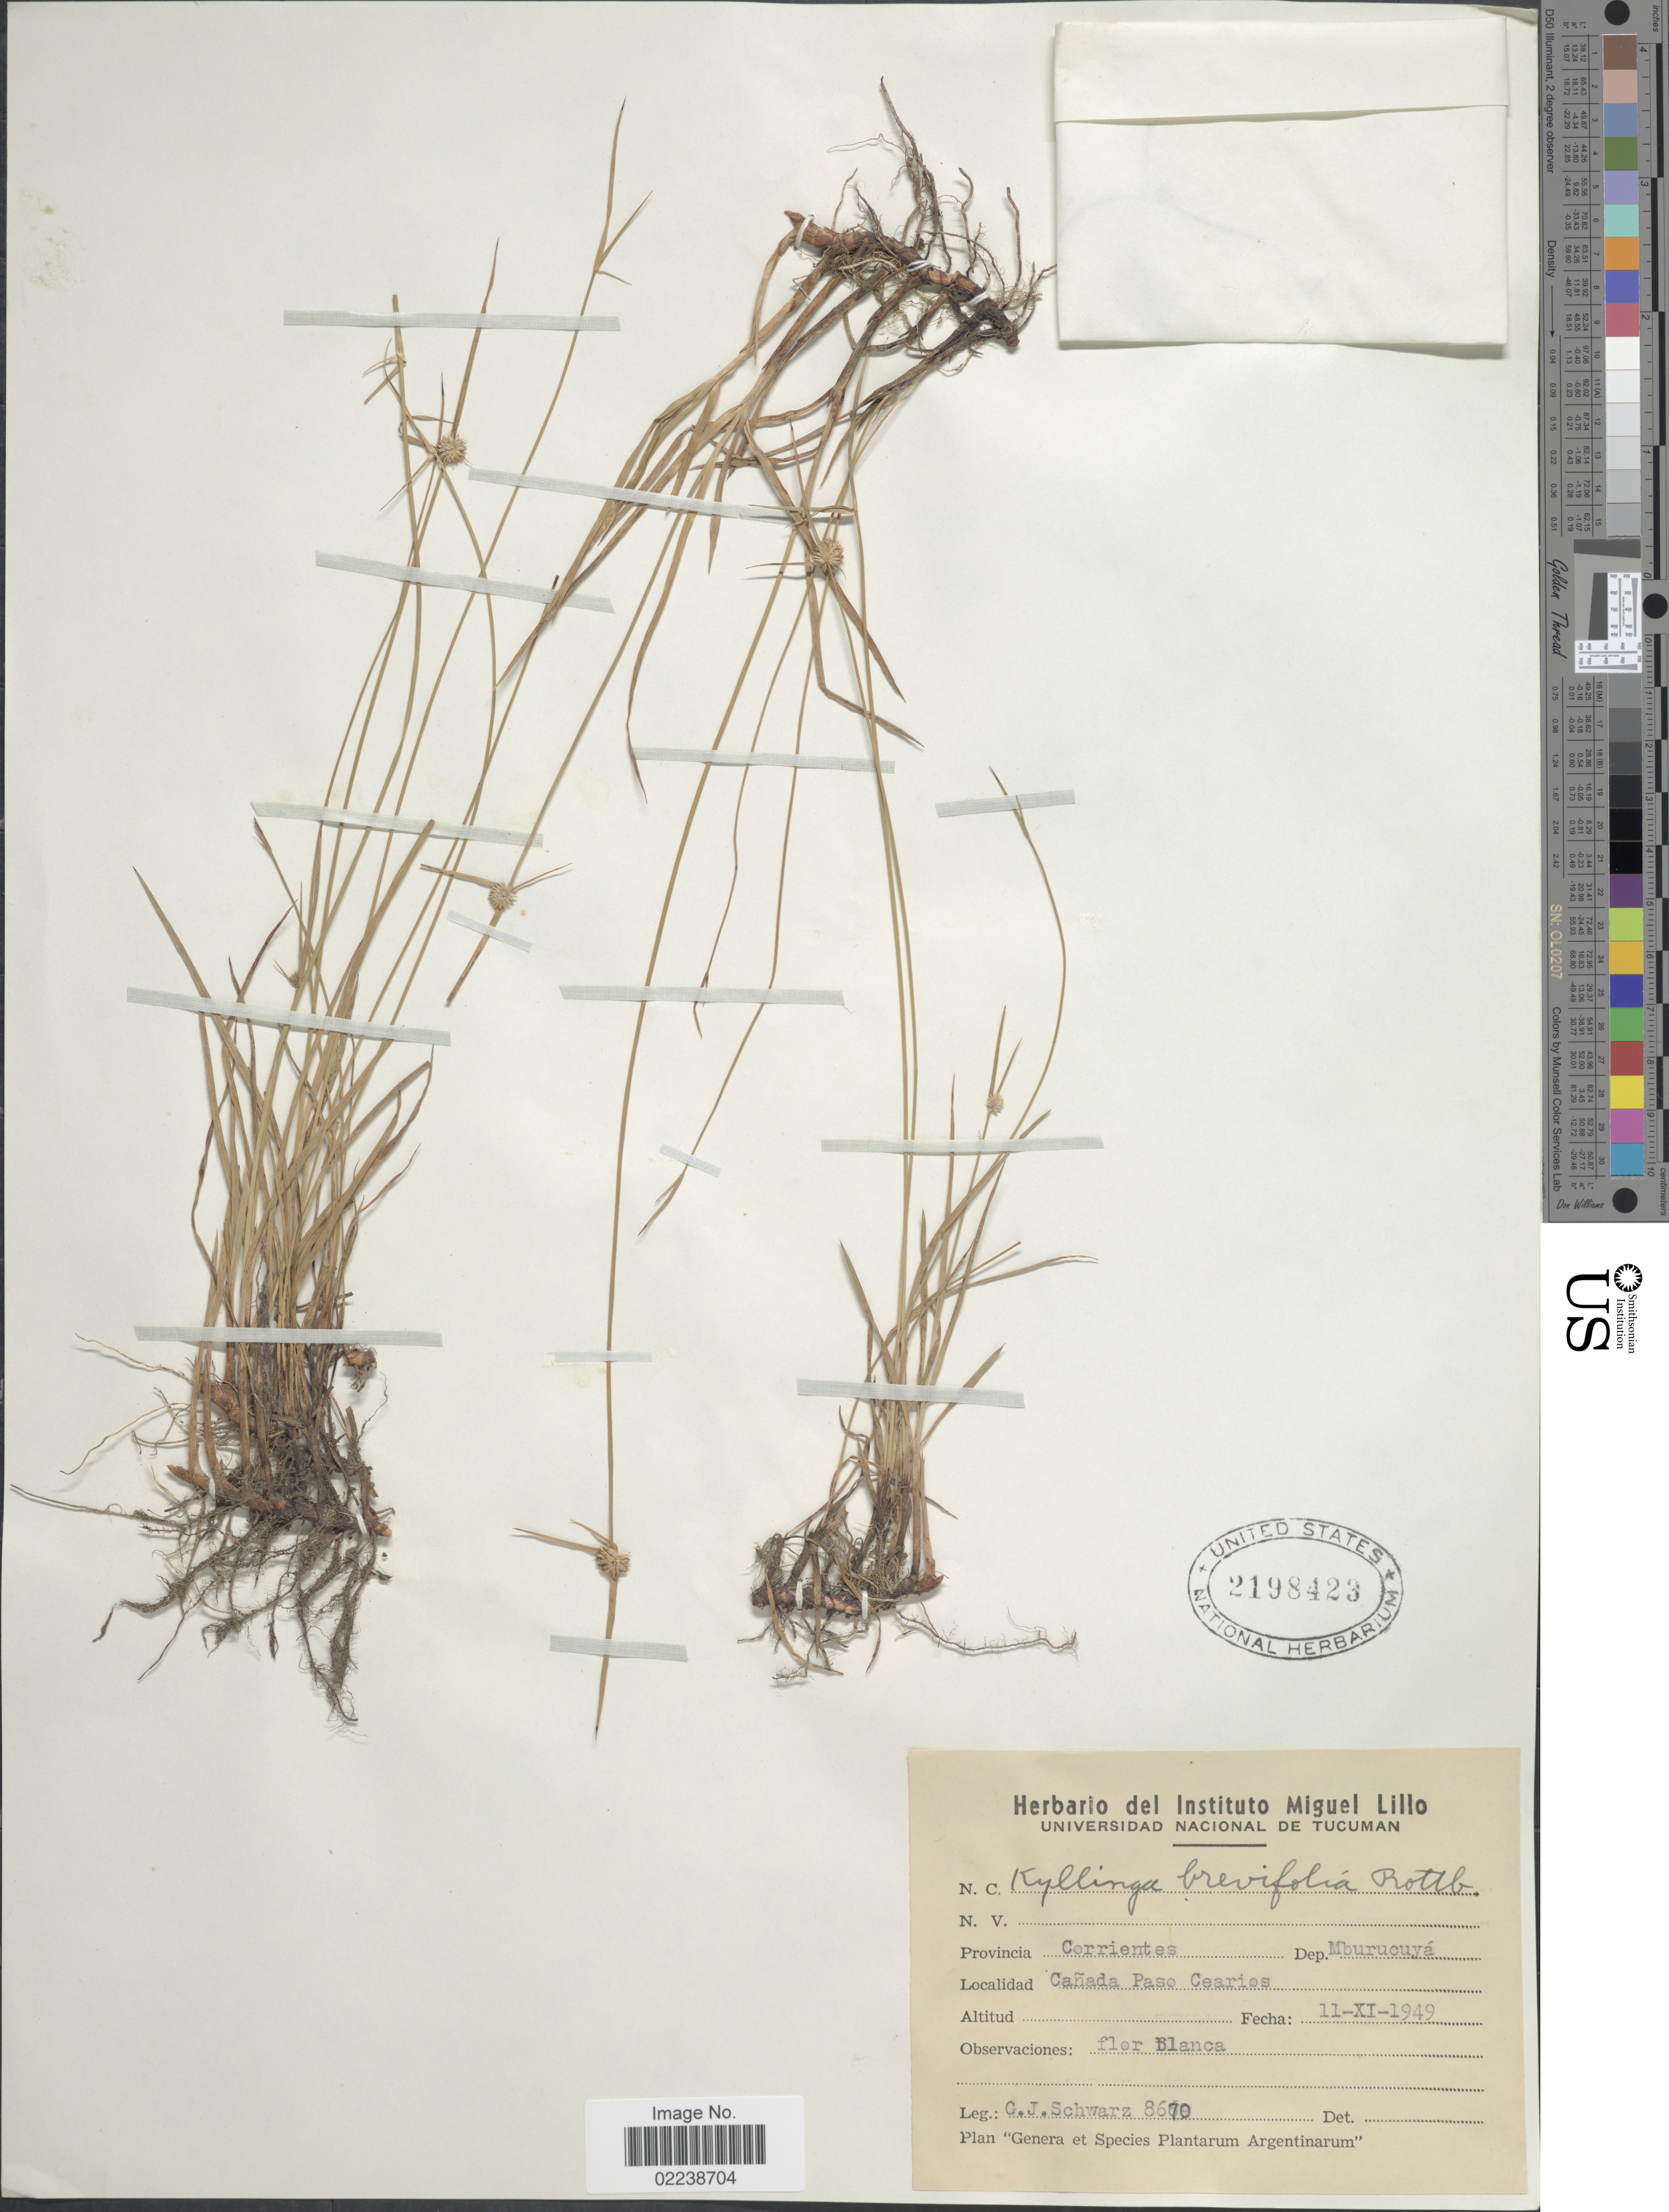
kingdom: Plantae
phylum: Tracheophyta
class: Liliopsida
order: Poales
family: Cyperaceae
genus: Cyperus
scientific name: Cyperus brevifolius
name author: (Rottb.) Hassk.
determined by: Strong, M. T., (US), Smithsonian Institution - National Museum of Natural History (UNITED STATES)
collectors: G. J. Schwarz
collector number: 8670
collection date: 1949-11-11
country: Argentina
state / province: Corrientes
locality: Dep. Mburucuya, Canada Paso Cearios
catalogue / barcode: US 2198423